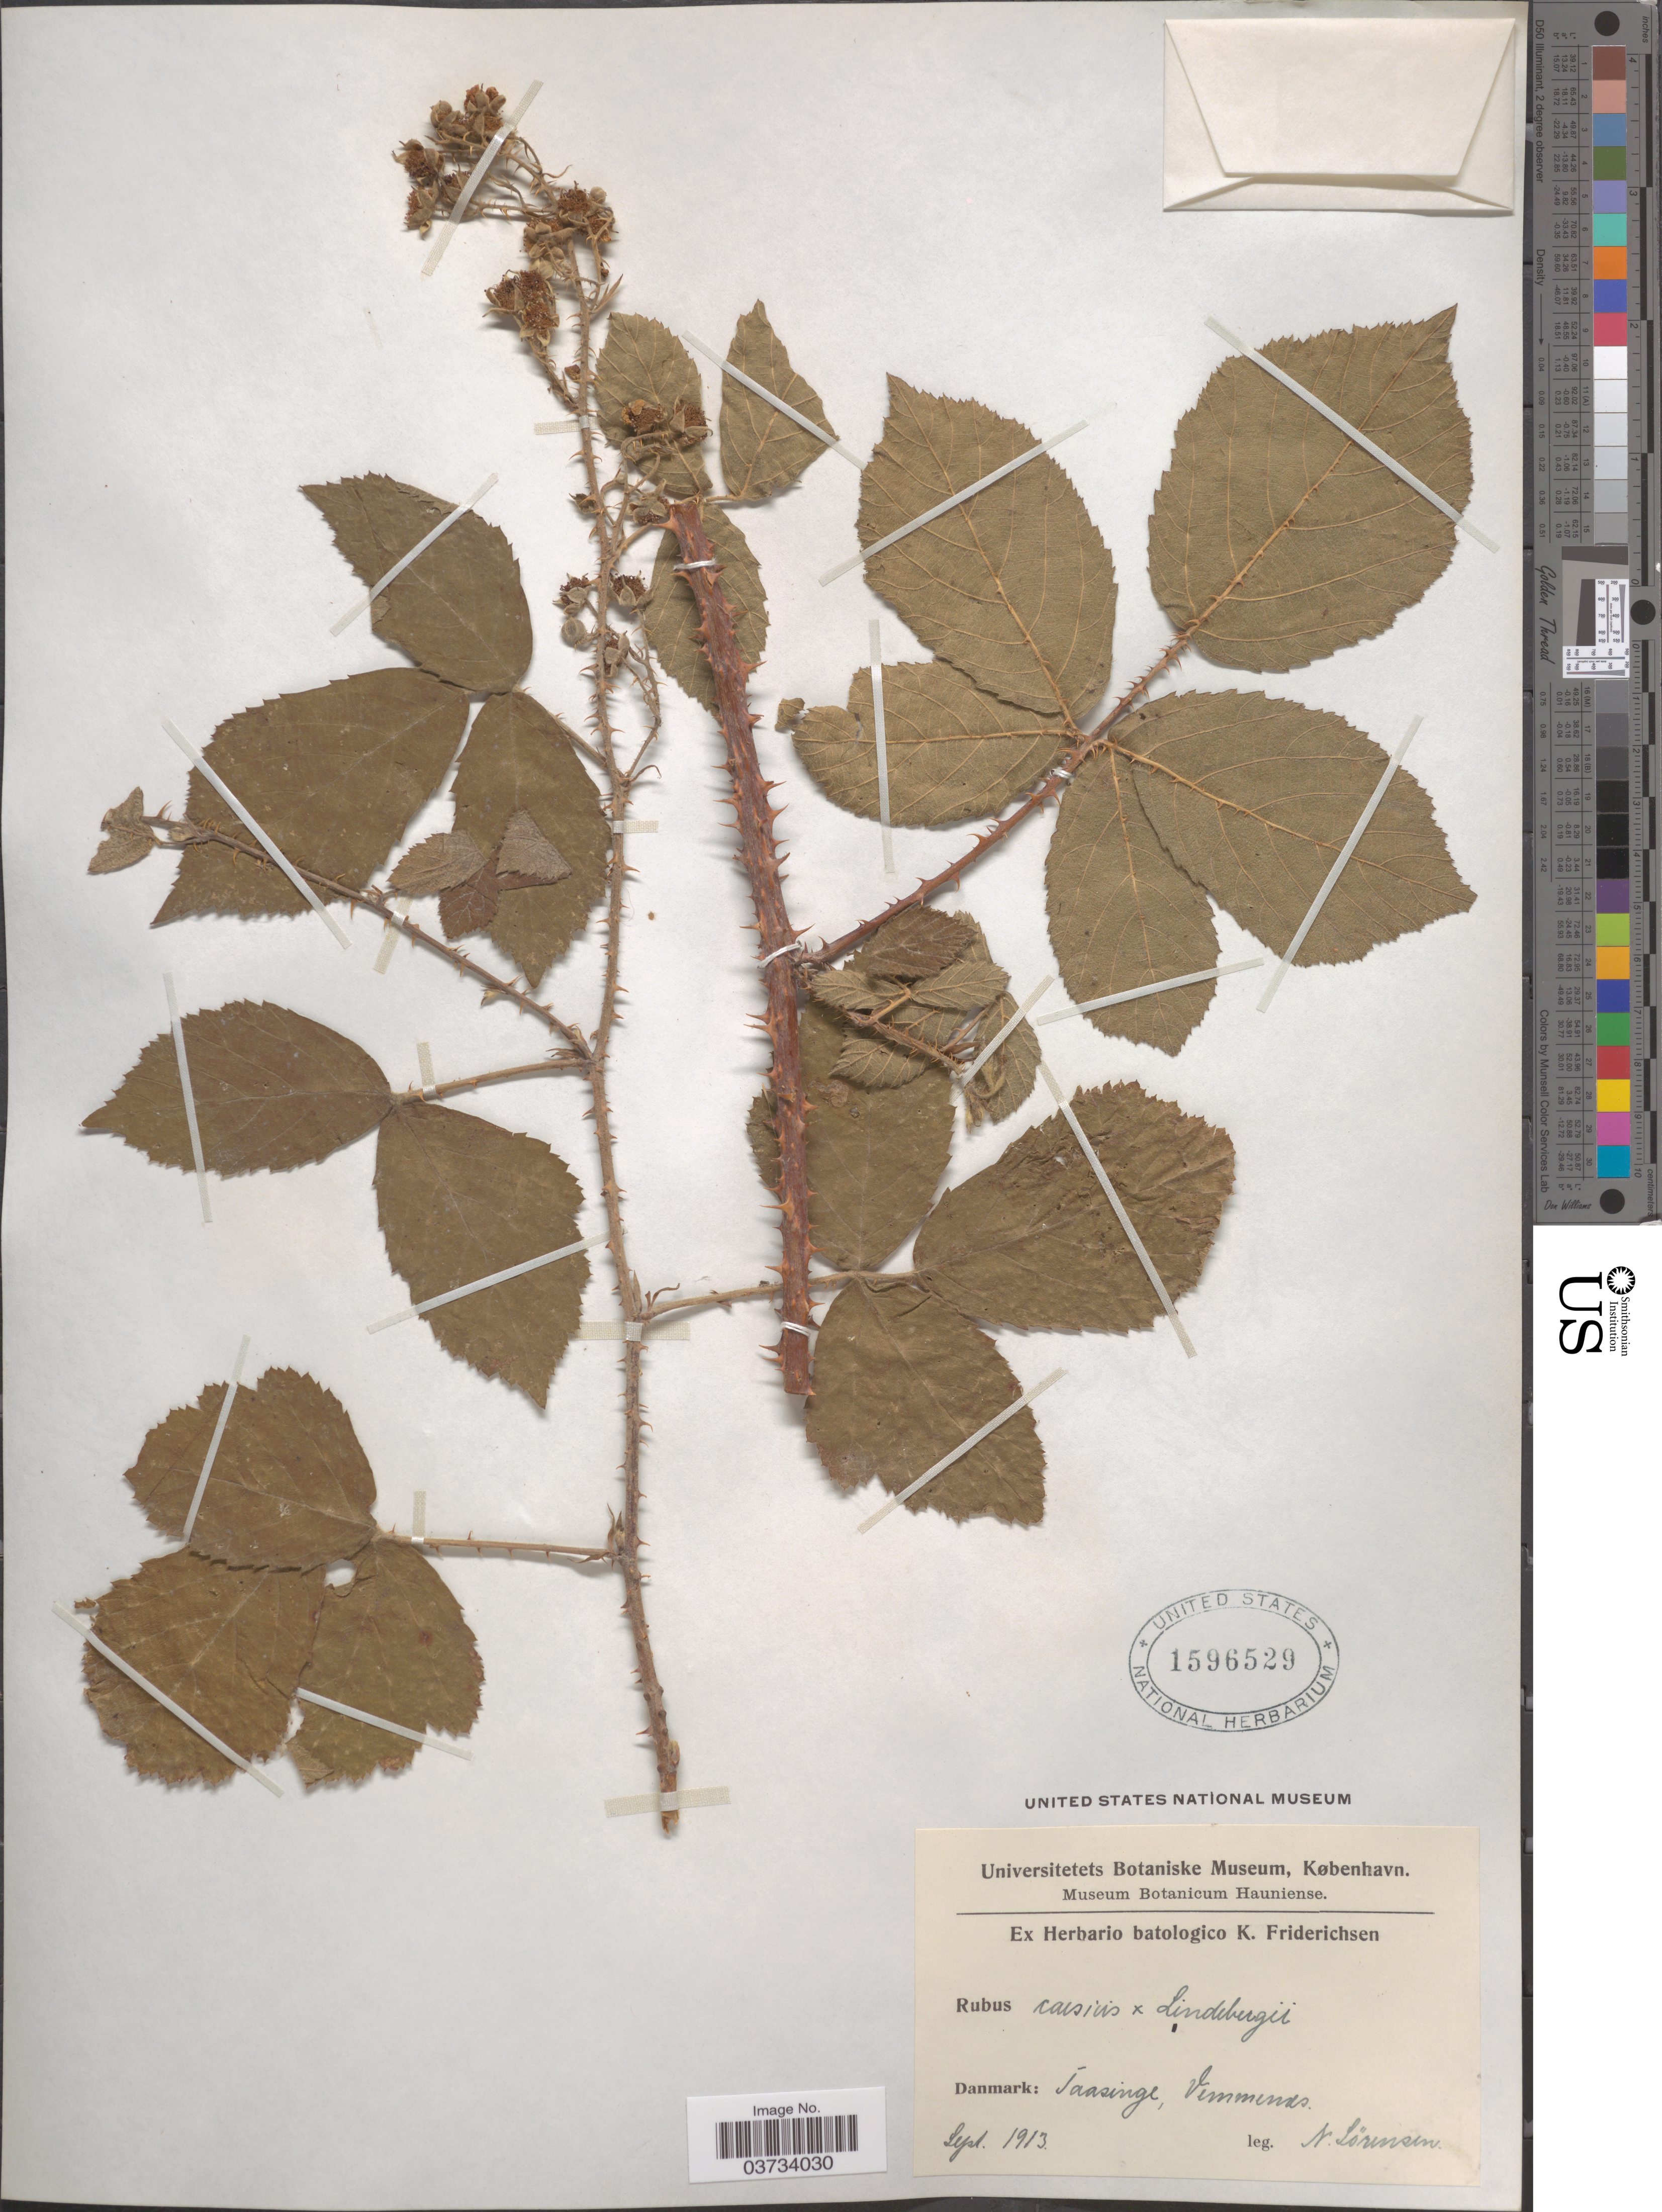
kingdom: Plantae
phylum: Tracheophyta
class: Magnoliopsida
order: Rosales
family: Rosaceae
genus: Rubus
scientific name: Rubus caesius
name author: L.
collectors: N. Lörensen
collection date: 1913-09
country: Denmark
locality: Taasinge, Vemmenæs.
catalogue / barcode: US 1596529